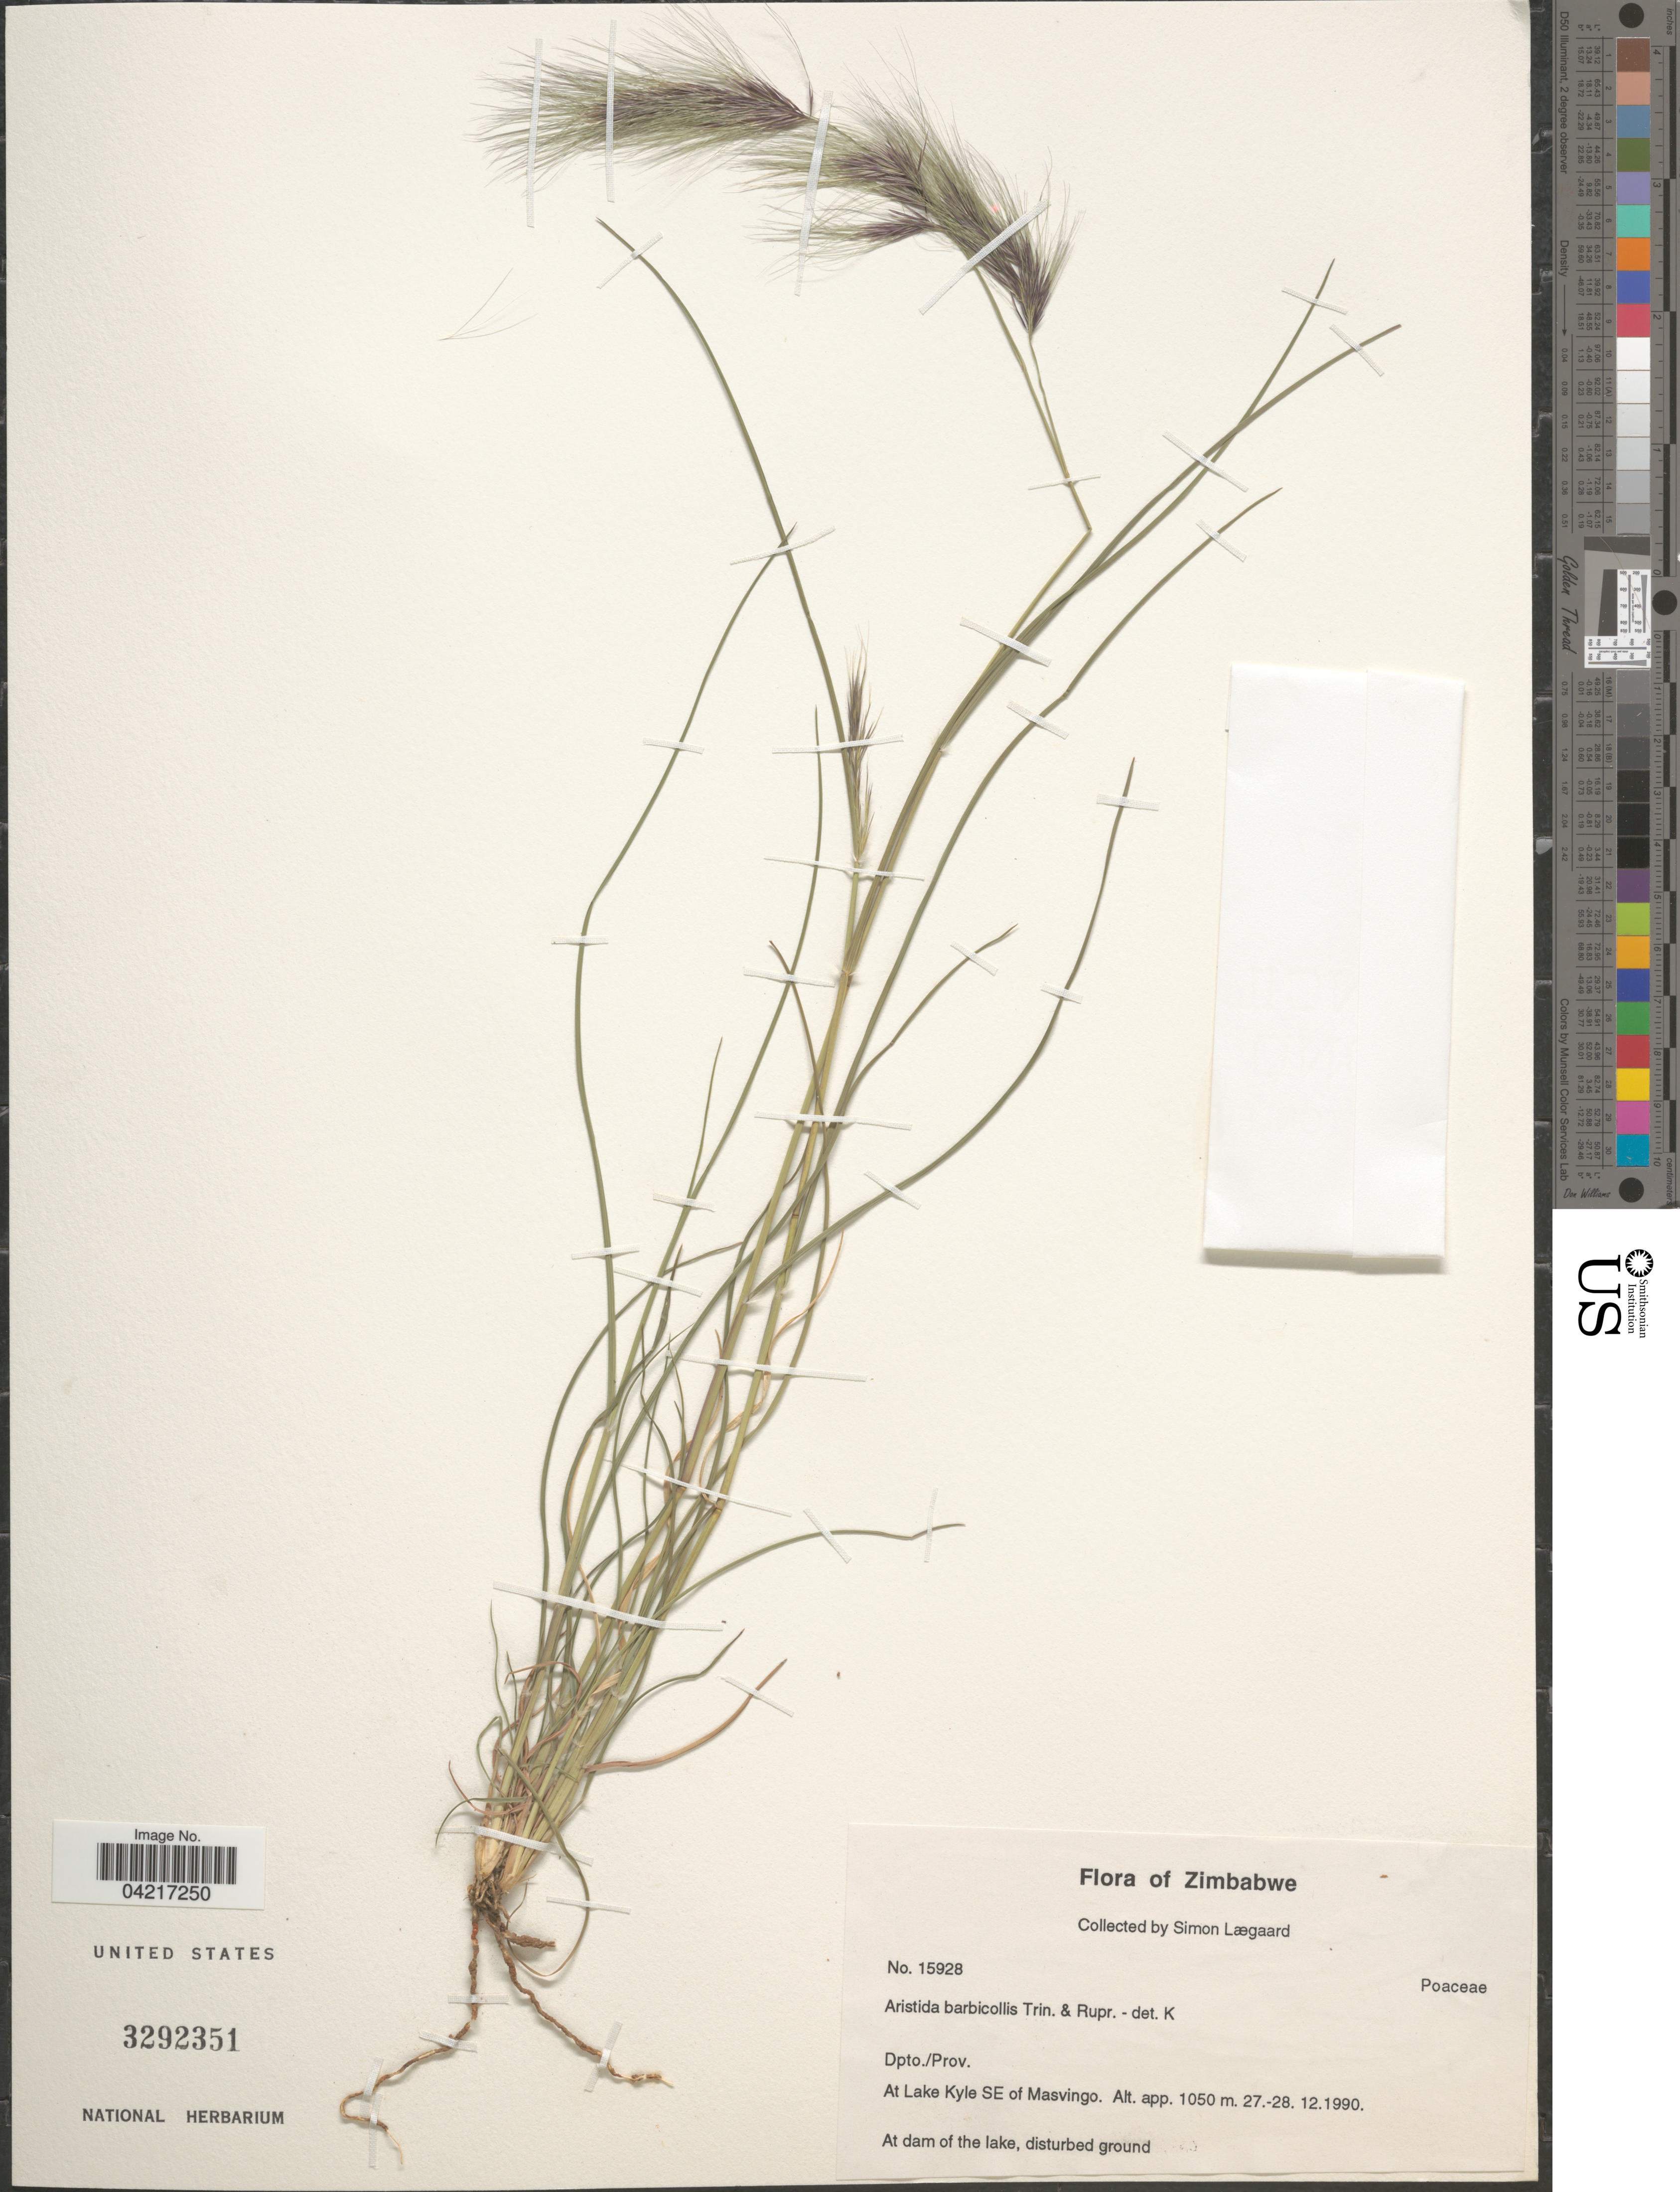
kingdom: Plantae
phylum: Tracheophyta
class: Liliopsida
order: Poales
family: Poaceae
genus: Aristida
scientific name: Aristida barbicollis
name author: Trin. & Rupr.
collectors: S. Lægaard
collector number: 15928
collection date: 1990-12-27/1990-12-28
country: Zimbabwe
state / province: Masvingo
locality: Dpto./Prov. At Lake Kyle SE of Masvingo. At dam of the lake, disturbed ground.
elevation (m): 1050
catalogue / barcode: US 3292351